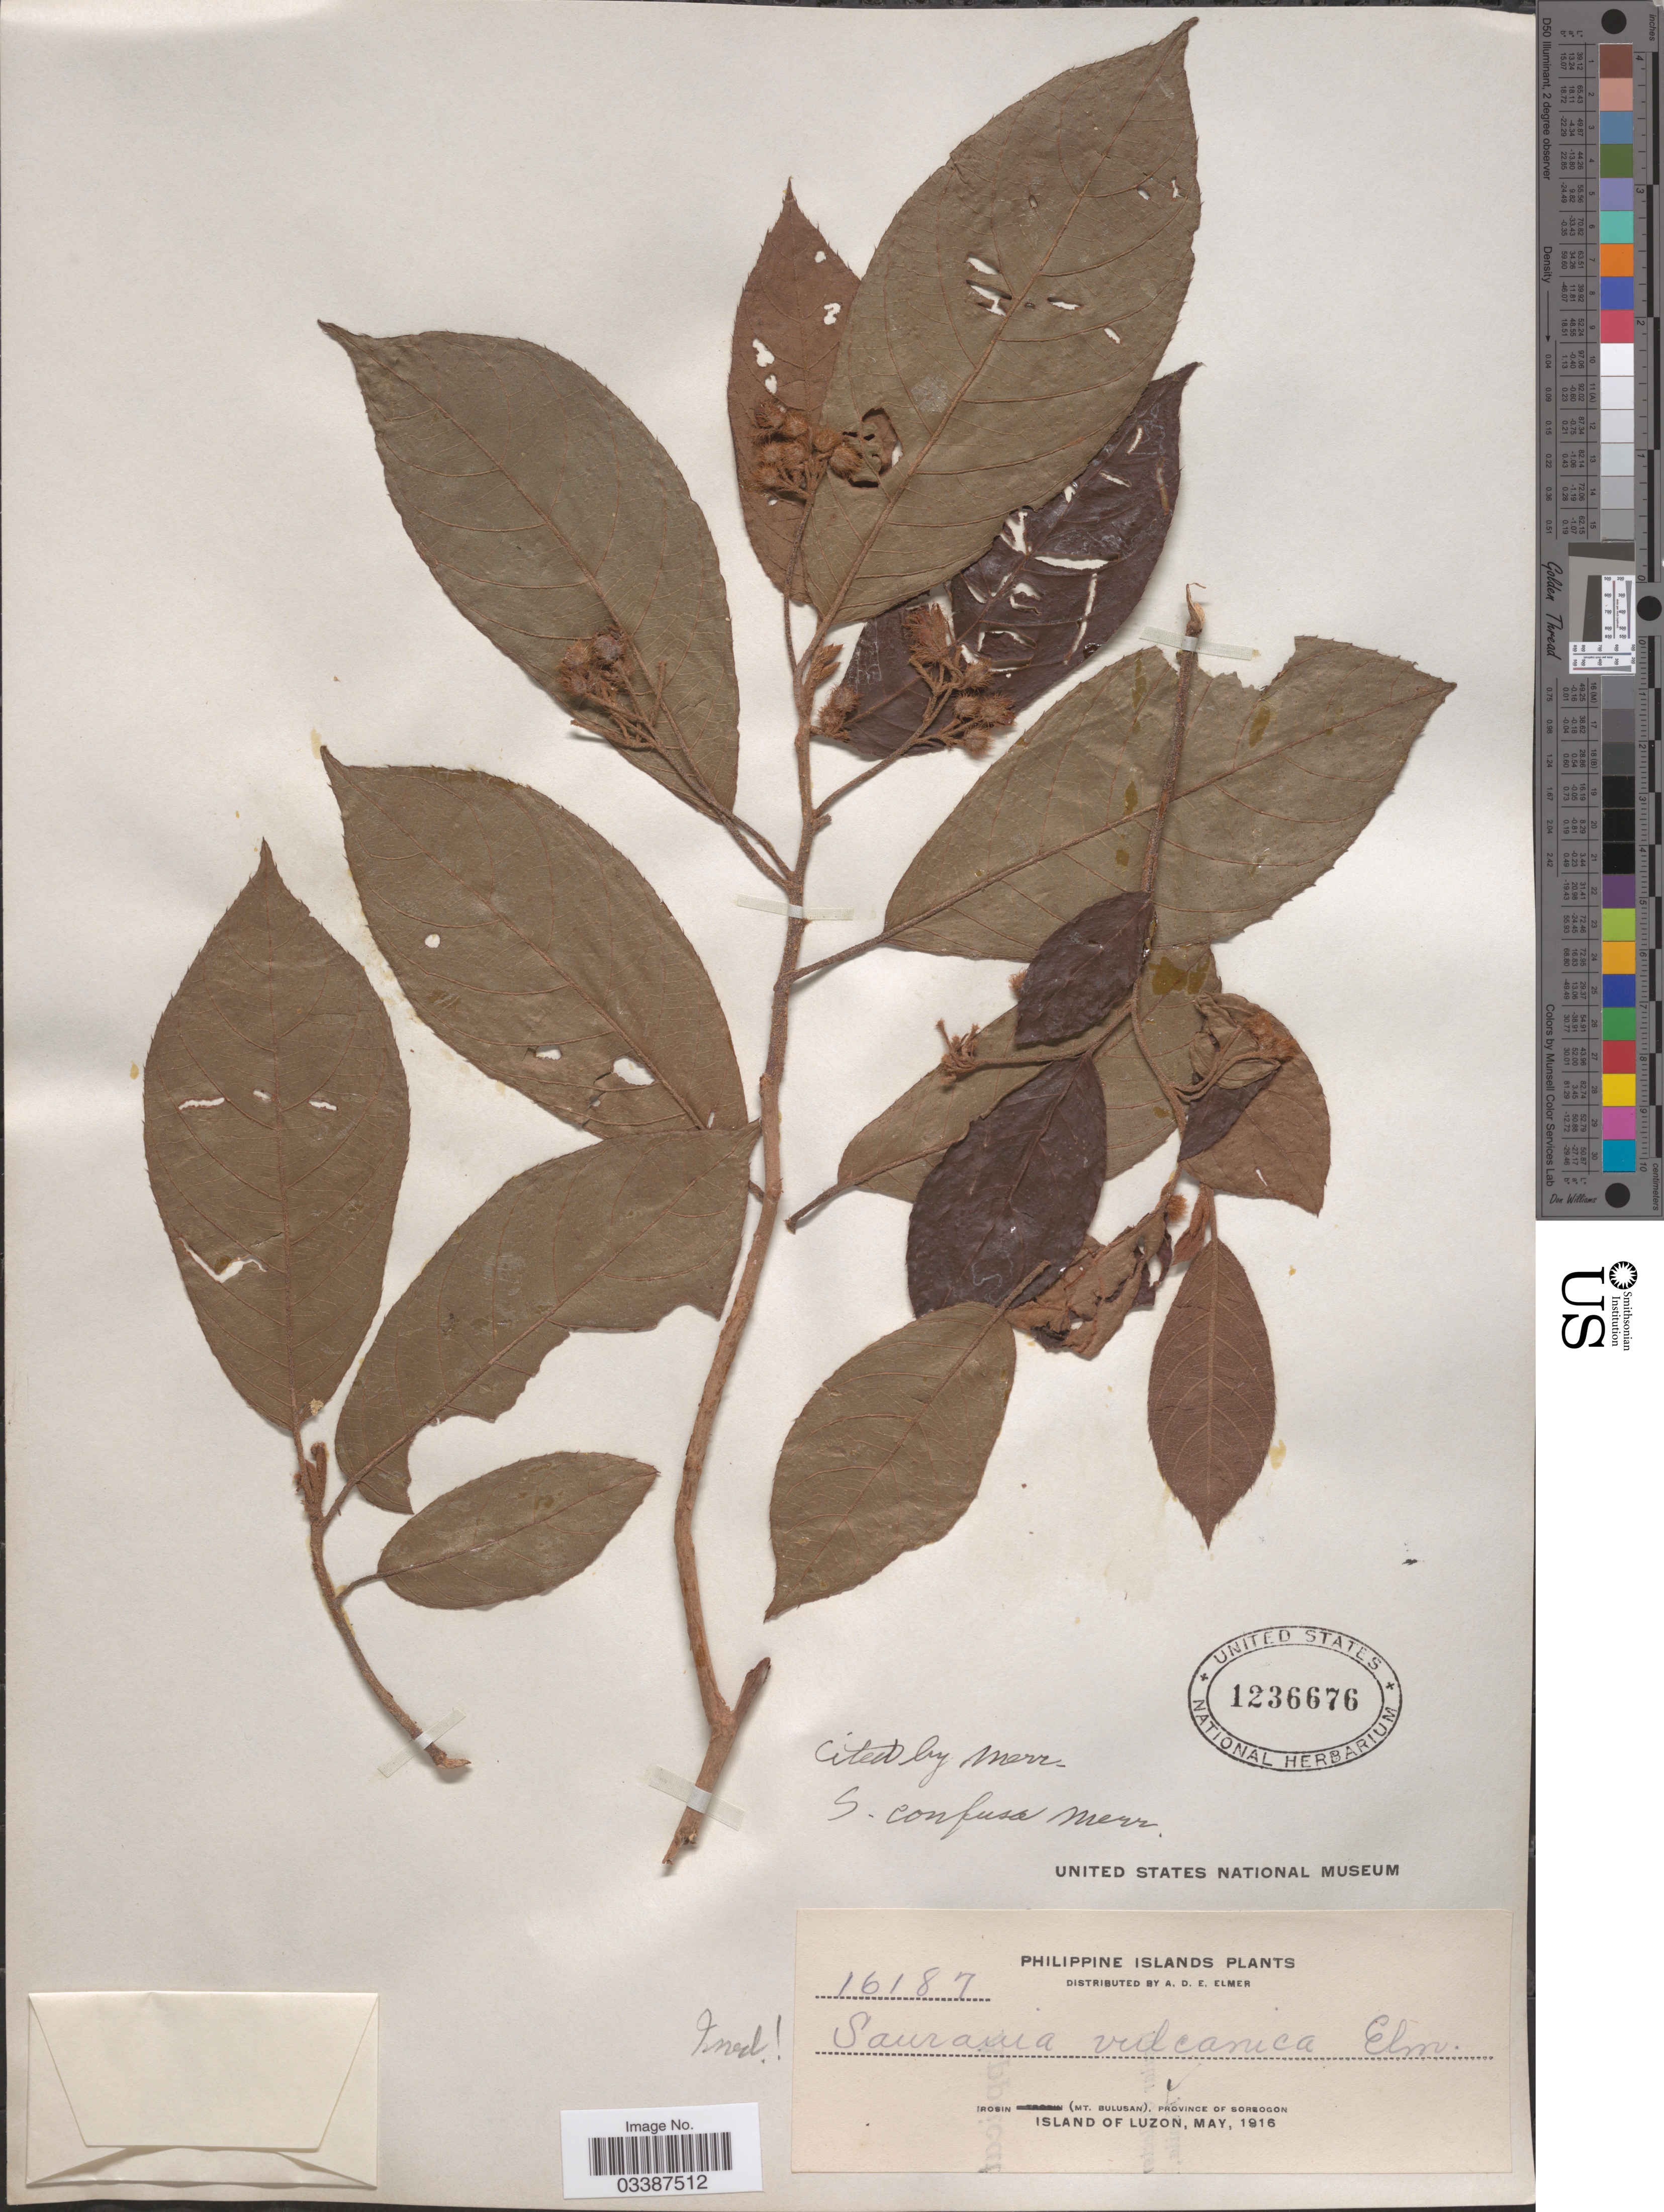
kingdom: Plantae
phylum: Tracheophyta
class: Magnoliopsida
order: Ericales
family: Actinidiaceae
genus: Saurauia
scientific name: Saurauia confusa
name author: Merr.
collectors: A. D. E. Elmer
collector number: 16187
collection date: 1916-05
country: Philippines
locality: Philippine Islands, Irosin (Mt. Bulusan), Province of Sorsogon. Island of Luzon.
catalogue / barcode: US 1236676